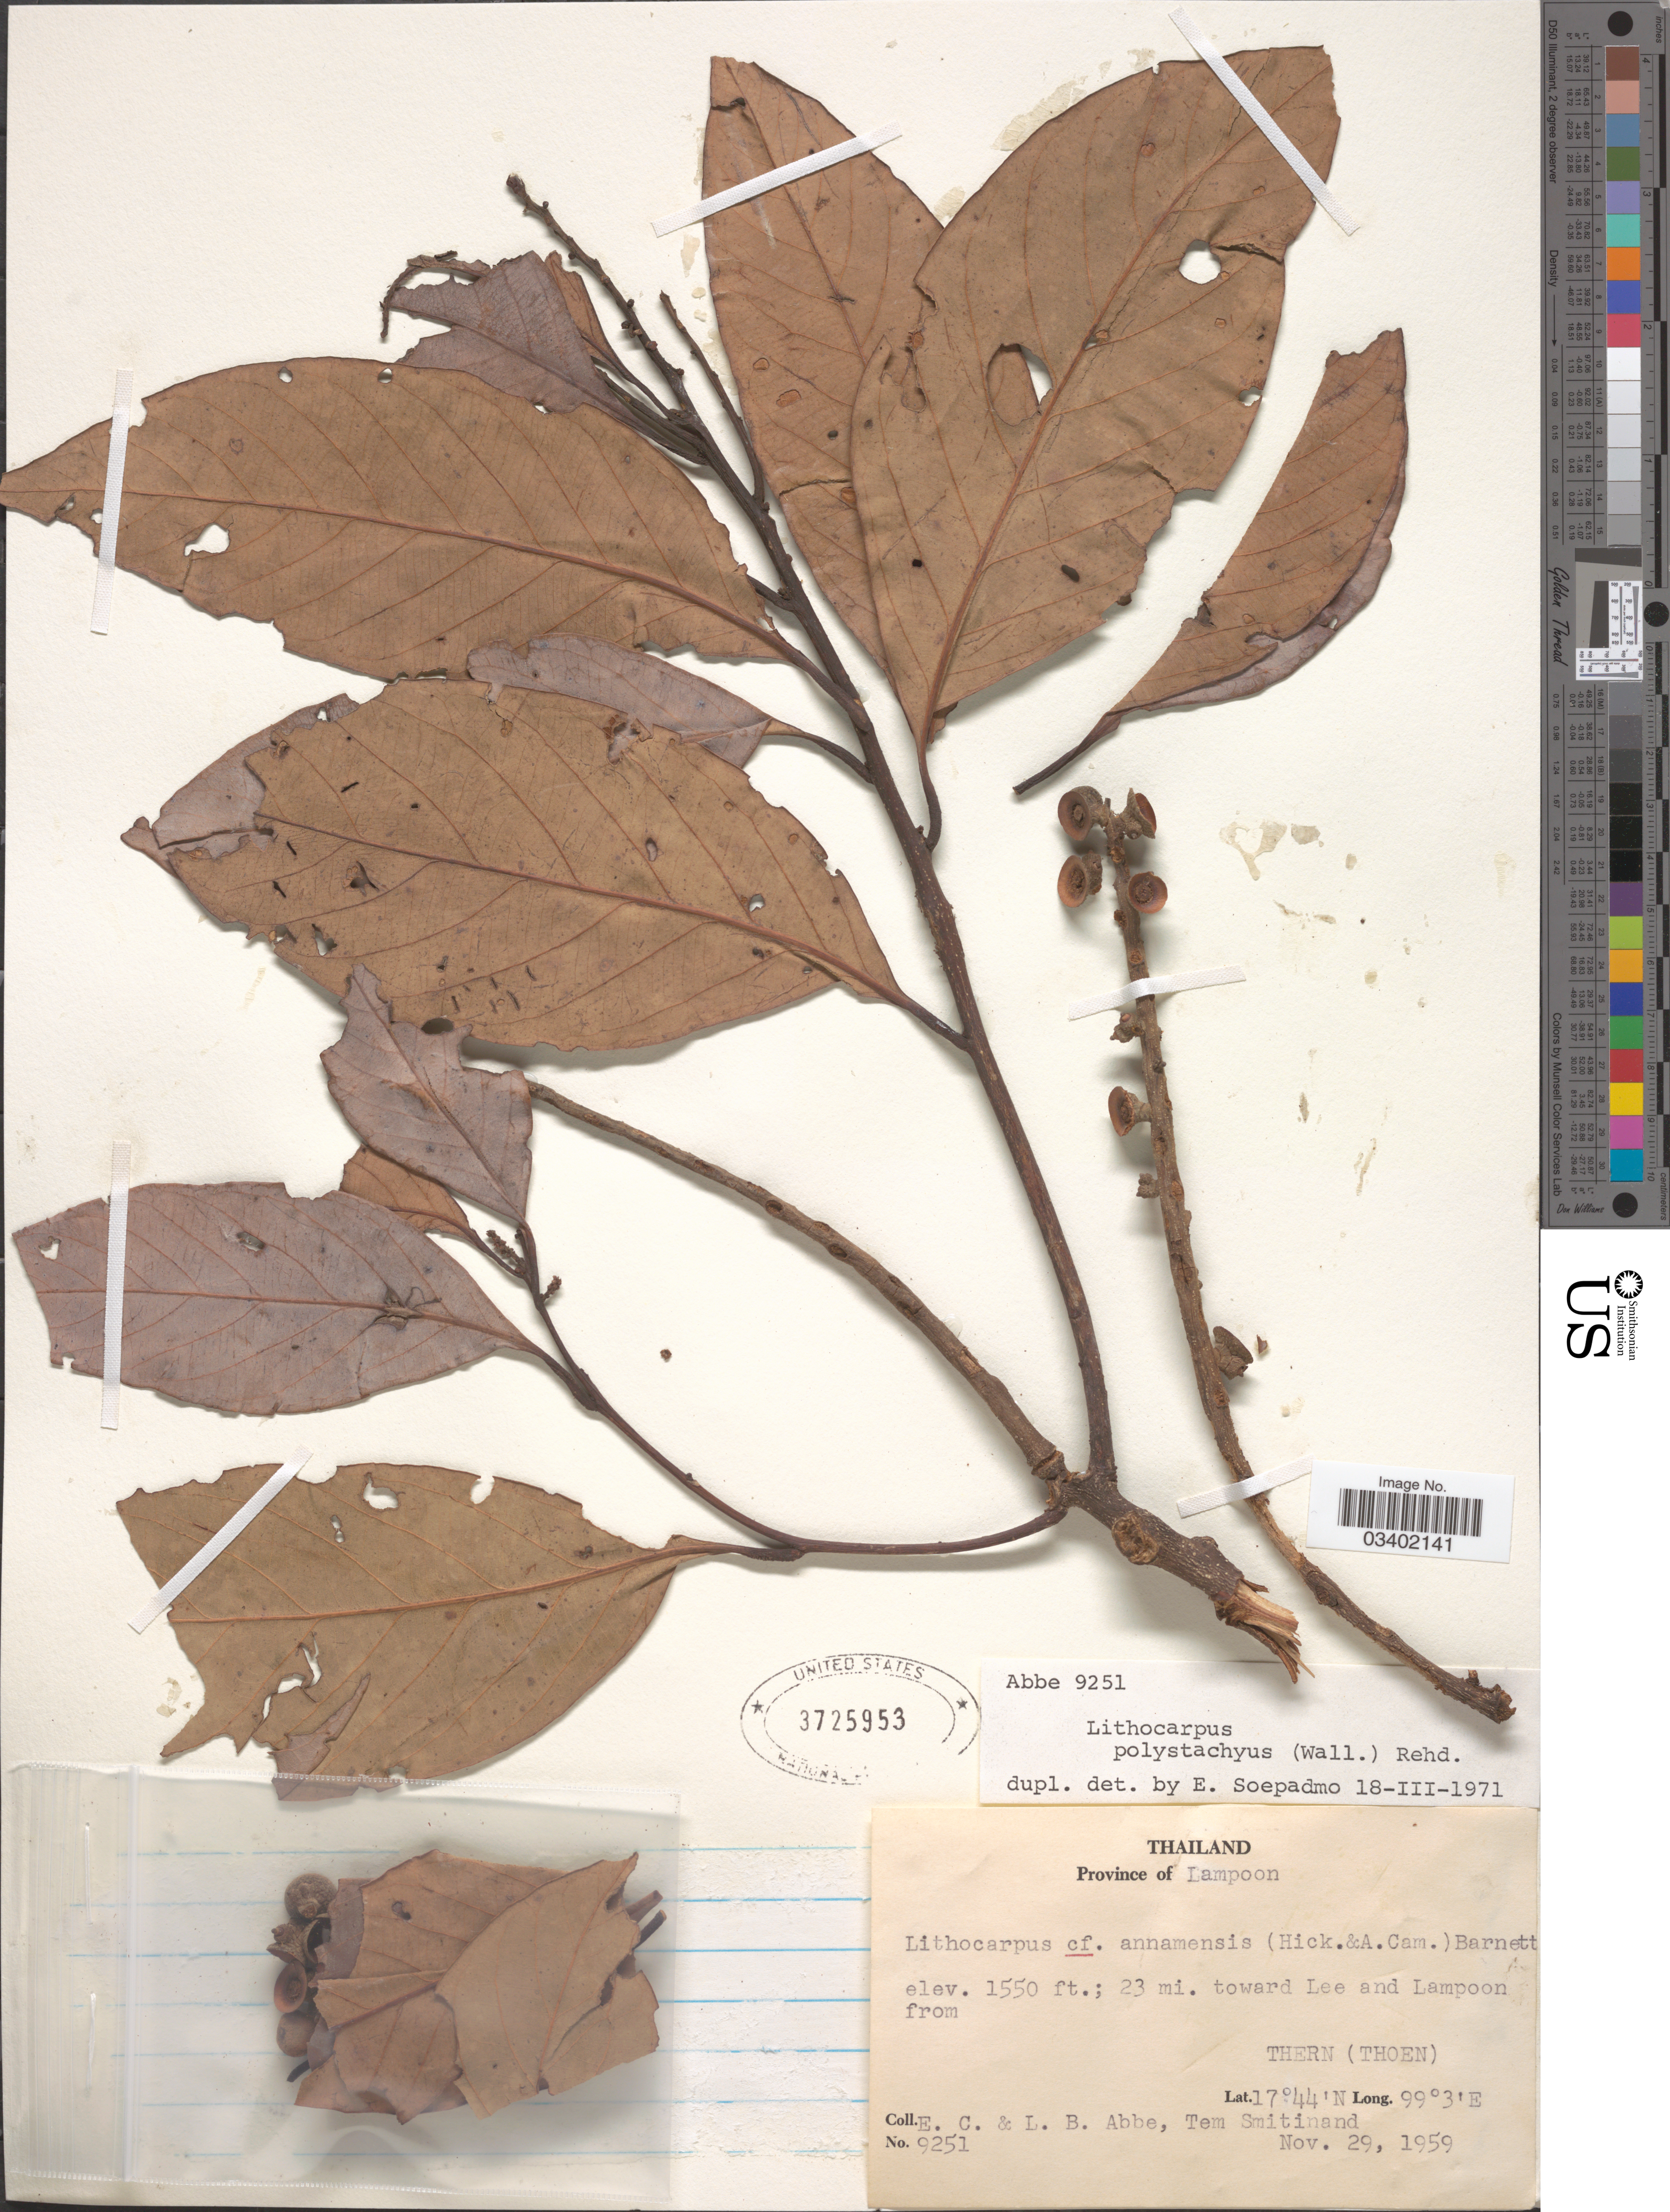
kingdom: Plantae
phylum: Tracheophyta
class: Magnoliopsida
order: Fagales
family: Fagaceae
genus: Lithocarpus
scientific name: Lithocarpus polystachyus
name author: (Wall. ex A. DC.) Rehder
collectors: E. C. Abbe, L. B. Abbe & T. Smitinand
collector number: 9251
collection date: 1959-11-29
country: Thailand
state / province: Lamphun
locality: Province of Lampoon. 23 mi. toward Lee and Lampoon from Thern (Thoen).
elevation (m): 472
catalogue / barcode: US 3725953